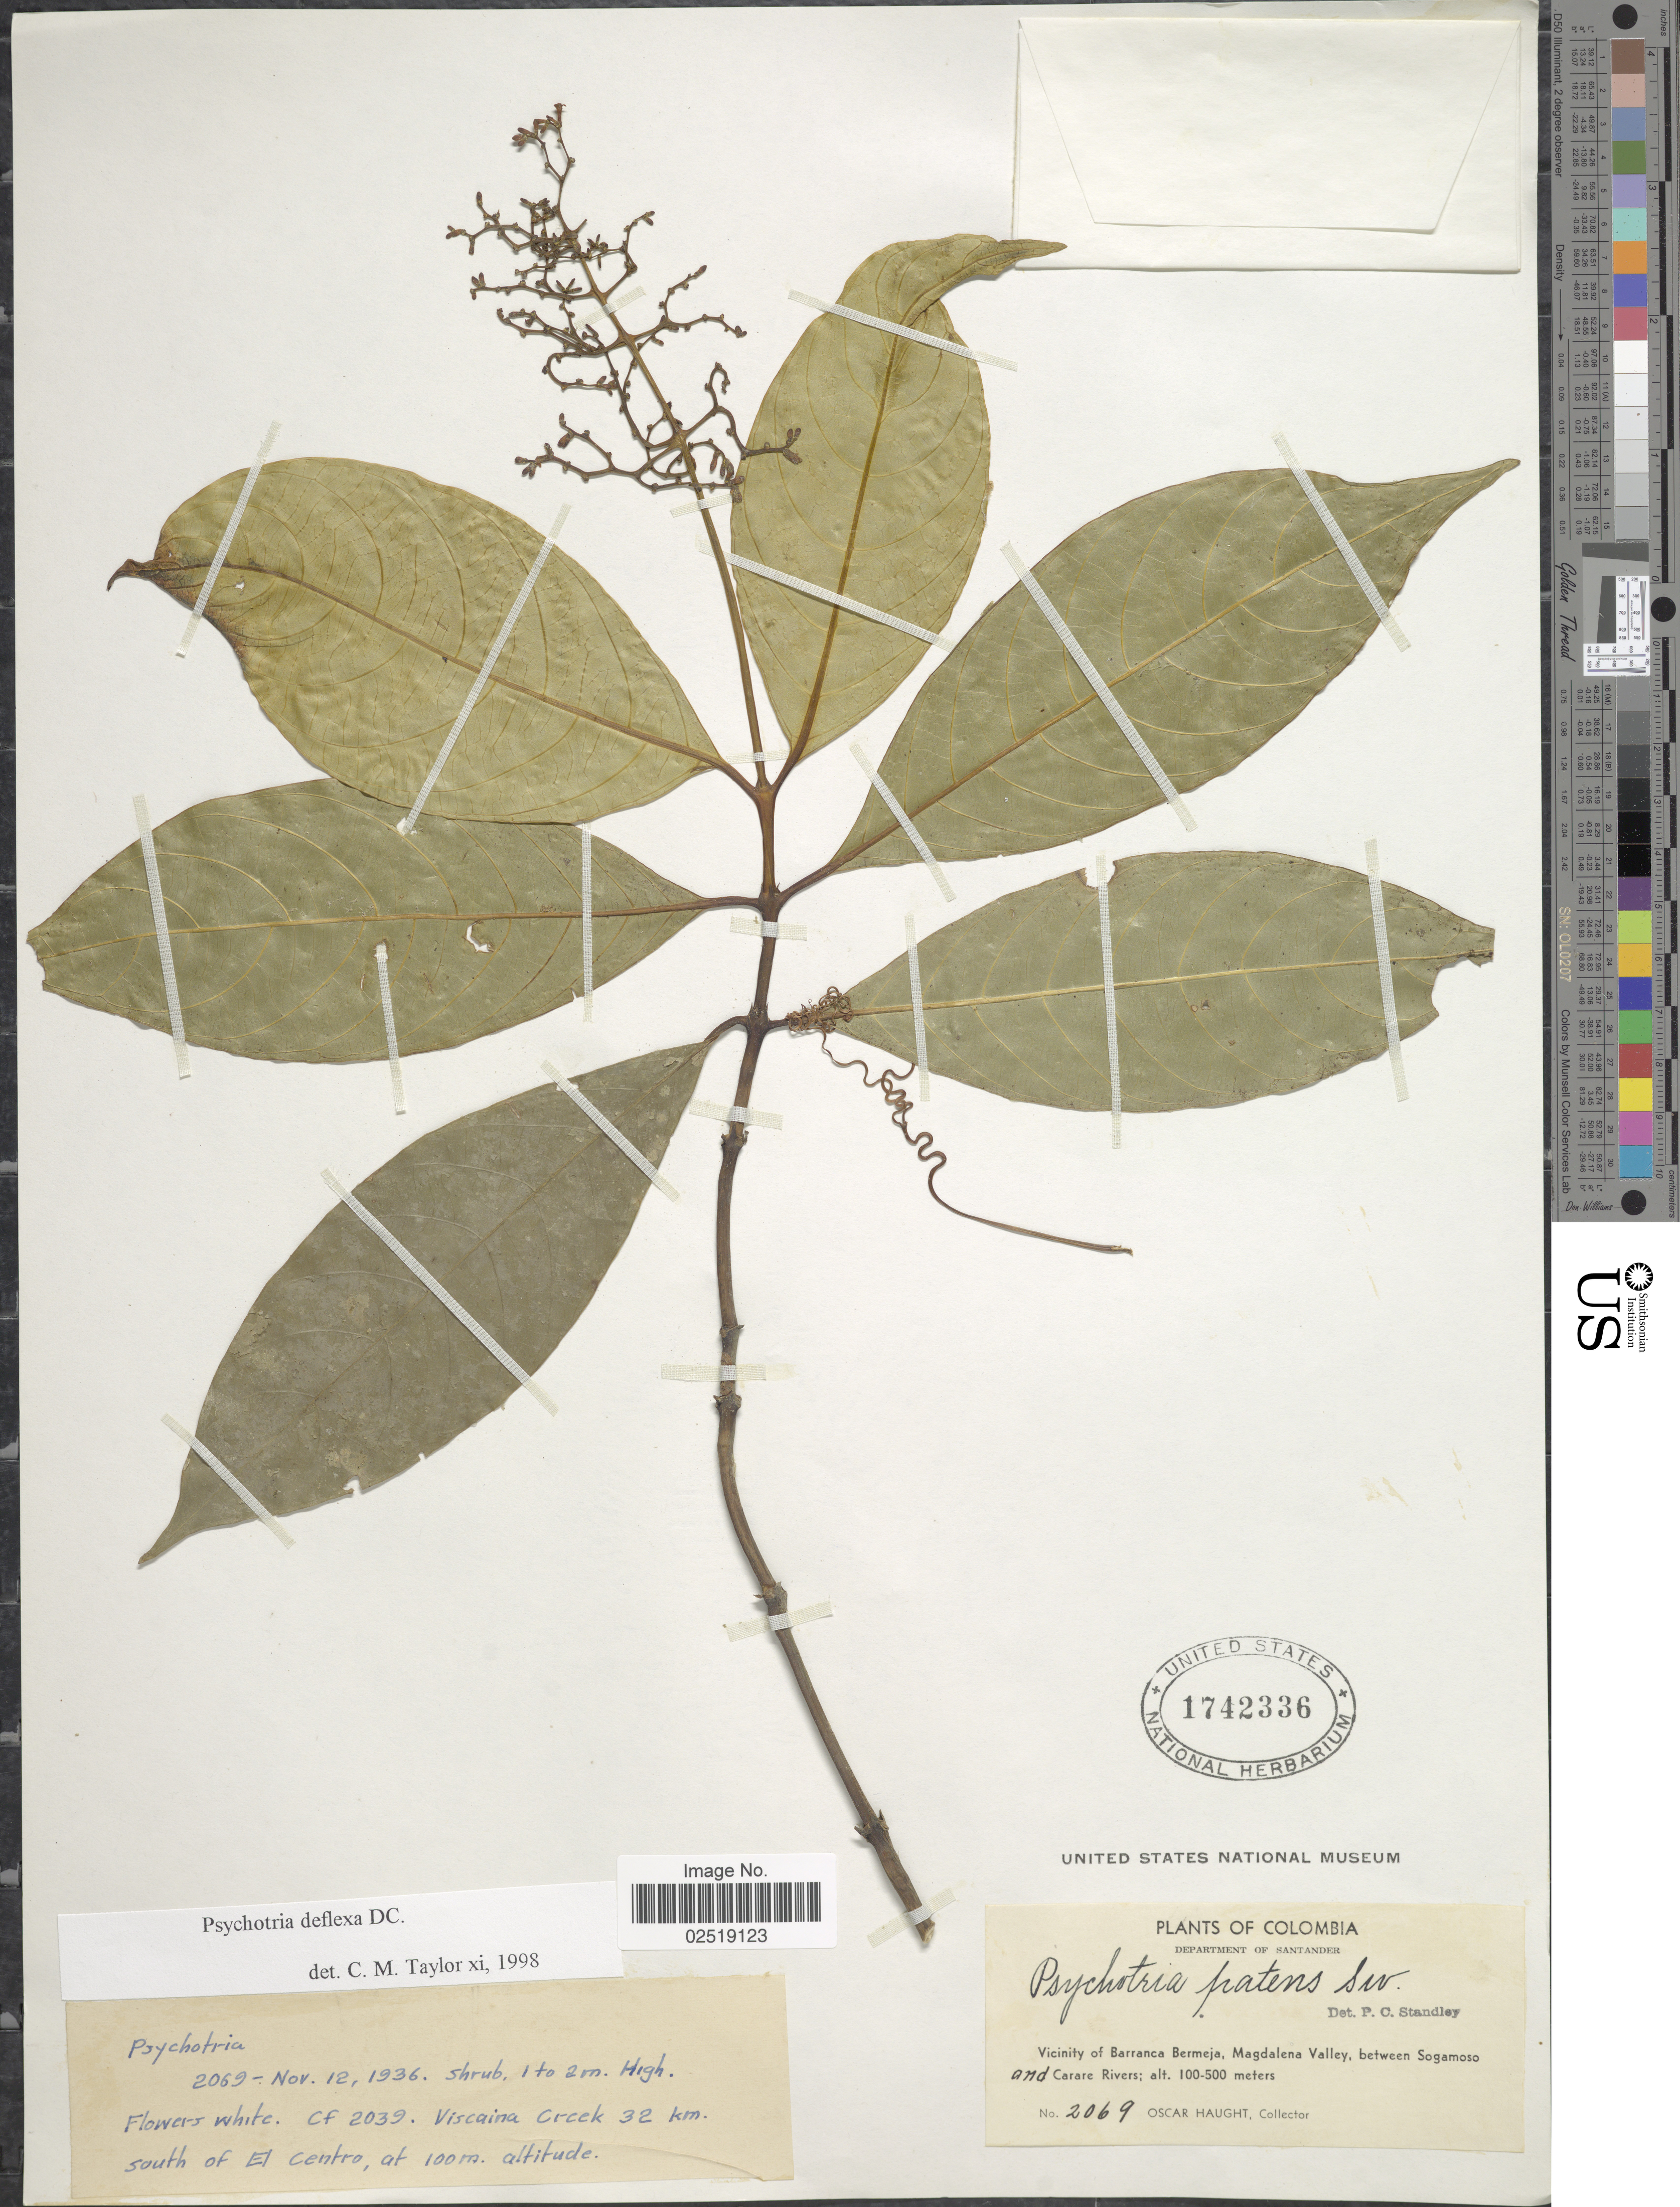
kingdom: Plantae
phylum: Tracheophyta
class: Magnoliopsida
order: Gentianales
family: Rubiaceae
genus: Psychotria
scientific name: Psychotria deflexa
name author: DC.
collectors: O. L. Haught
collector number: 2069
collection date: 1936-12-12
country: Colombia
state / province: Santander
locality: Department of Santander. Viscaina Creek 32 km. south of El Centro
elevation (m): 100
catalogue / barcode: US 1742336